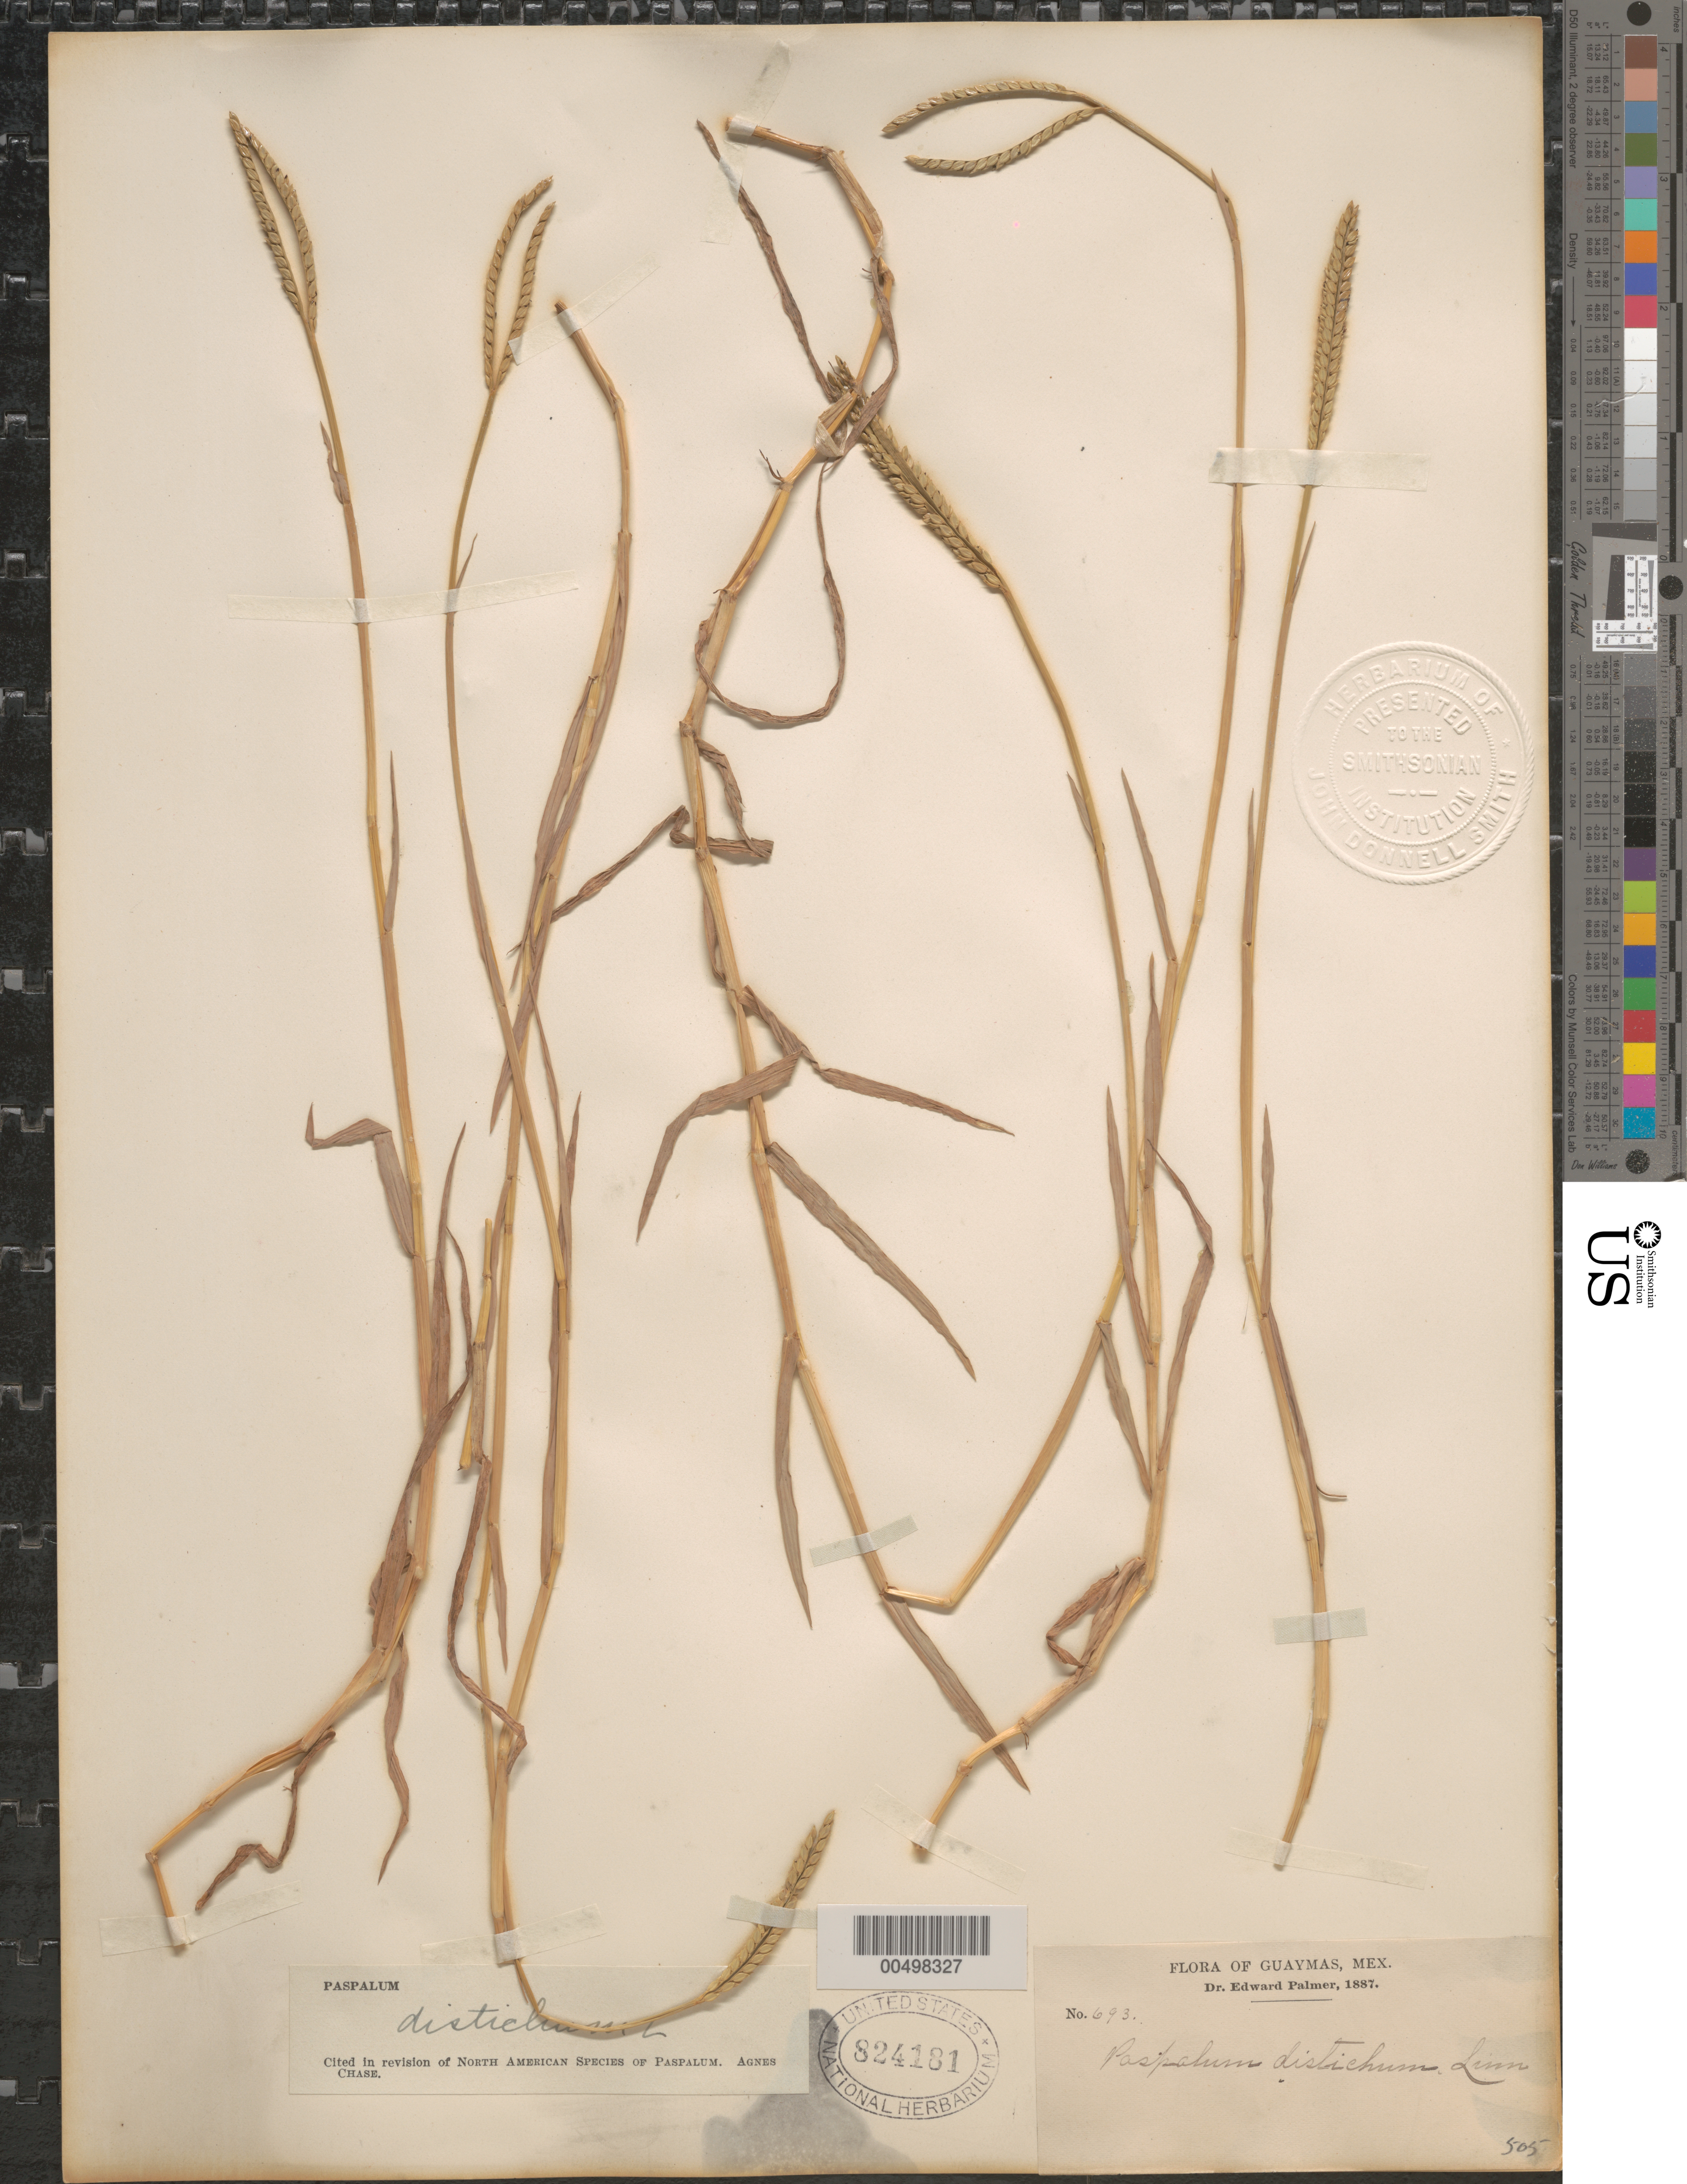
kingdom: Plantae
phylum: Tracheophyta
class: Liliopsida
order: Poales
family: Poaceae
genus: Paspalum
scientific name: Paspalum paspaloides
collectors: E. Palmer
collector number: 693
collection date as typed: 1887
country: Mexico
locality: Guaymas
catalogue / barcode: US 824181